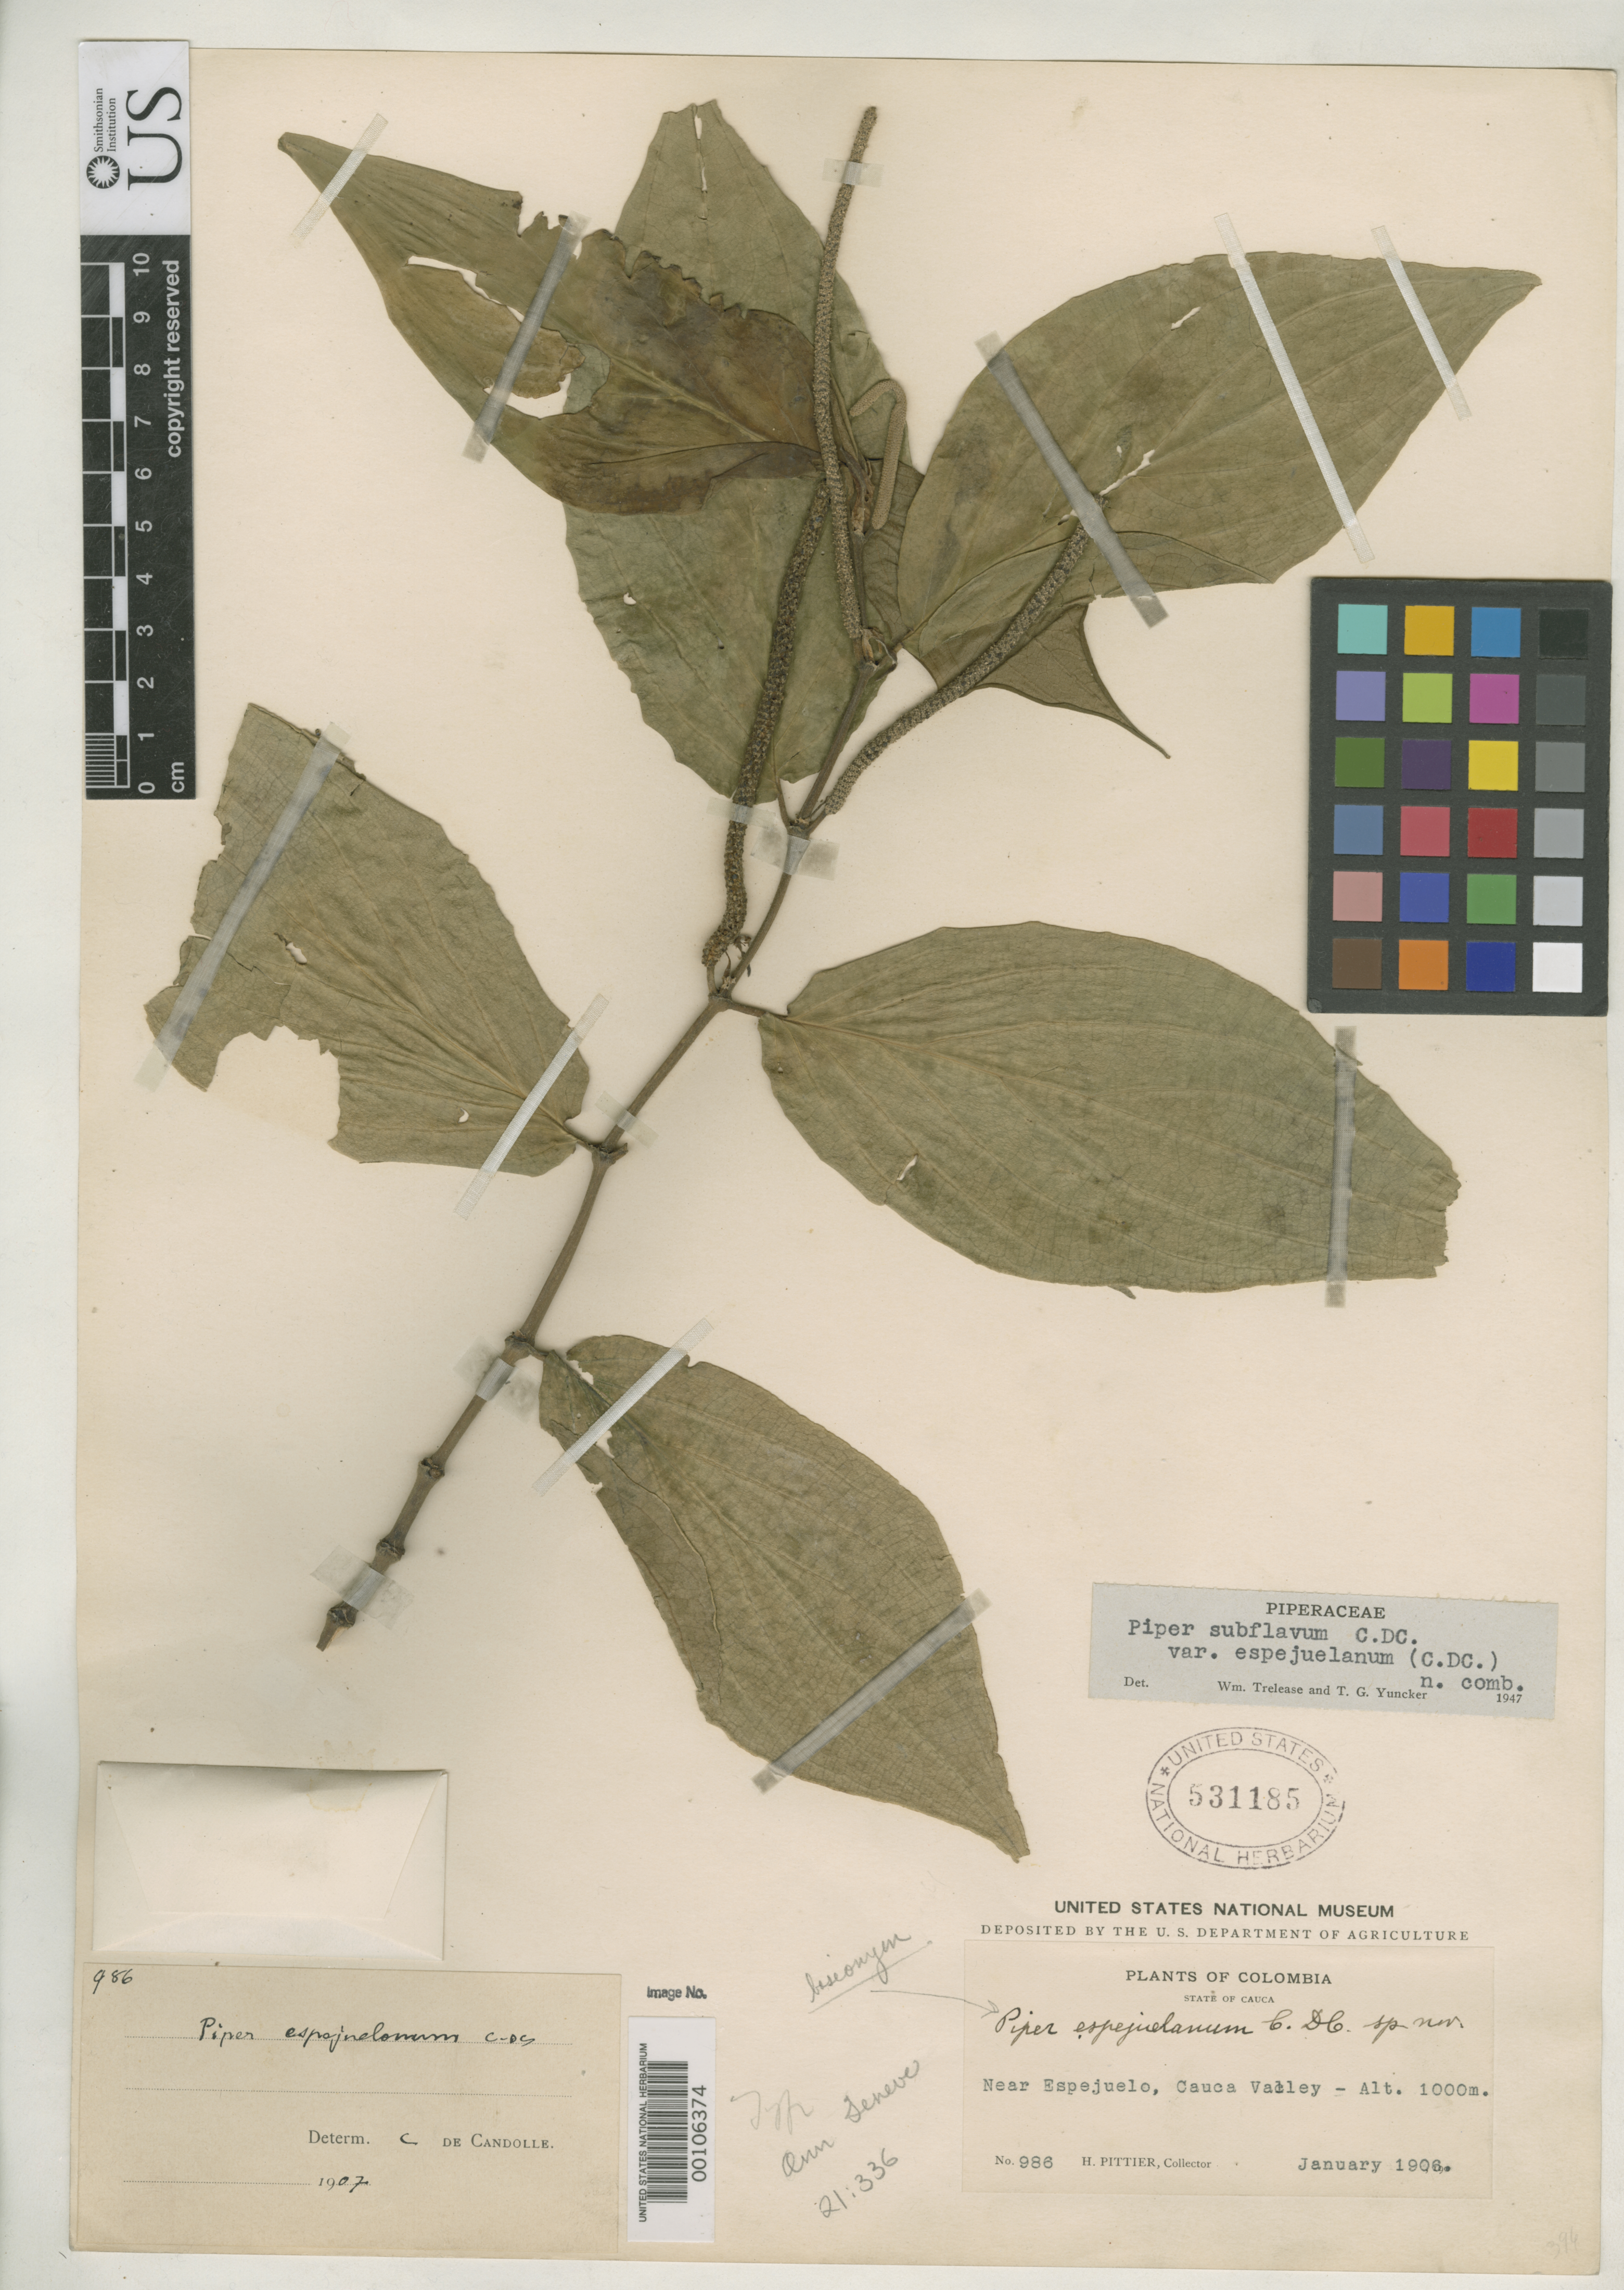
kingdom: Plantae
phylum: Tracheophyta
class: Magnoliopsida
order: Piperales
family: Piperaceae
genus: Piper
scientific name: Piper espejuelanum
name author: C. DC.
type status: Holotype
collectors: H. F. Pittier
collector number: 986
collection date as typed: Jan 1906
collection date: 1906-01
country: Colombia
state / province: Cauca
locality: Near Espejuelo, Cauca Valley.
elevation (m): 1000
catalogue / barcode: US 531185